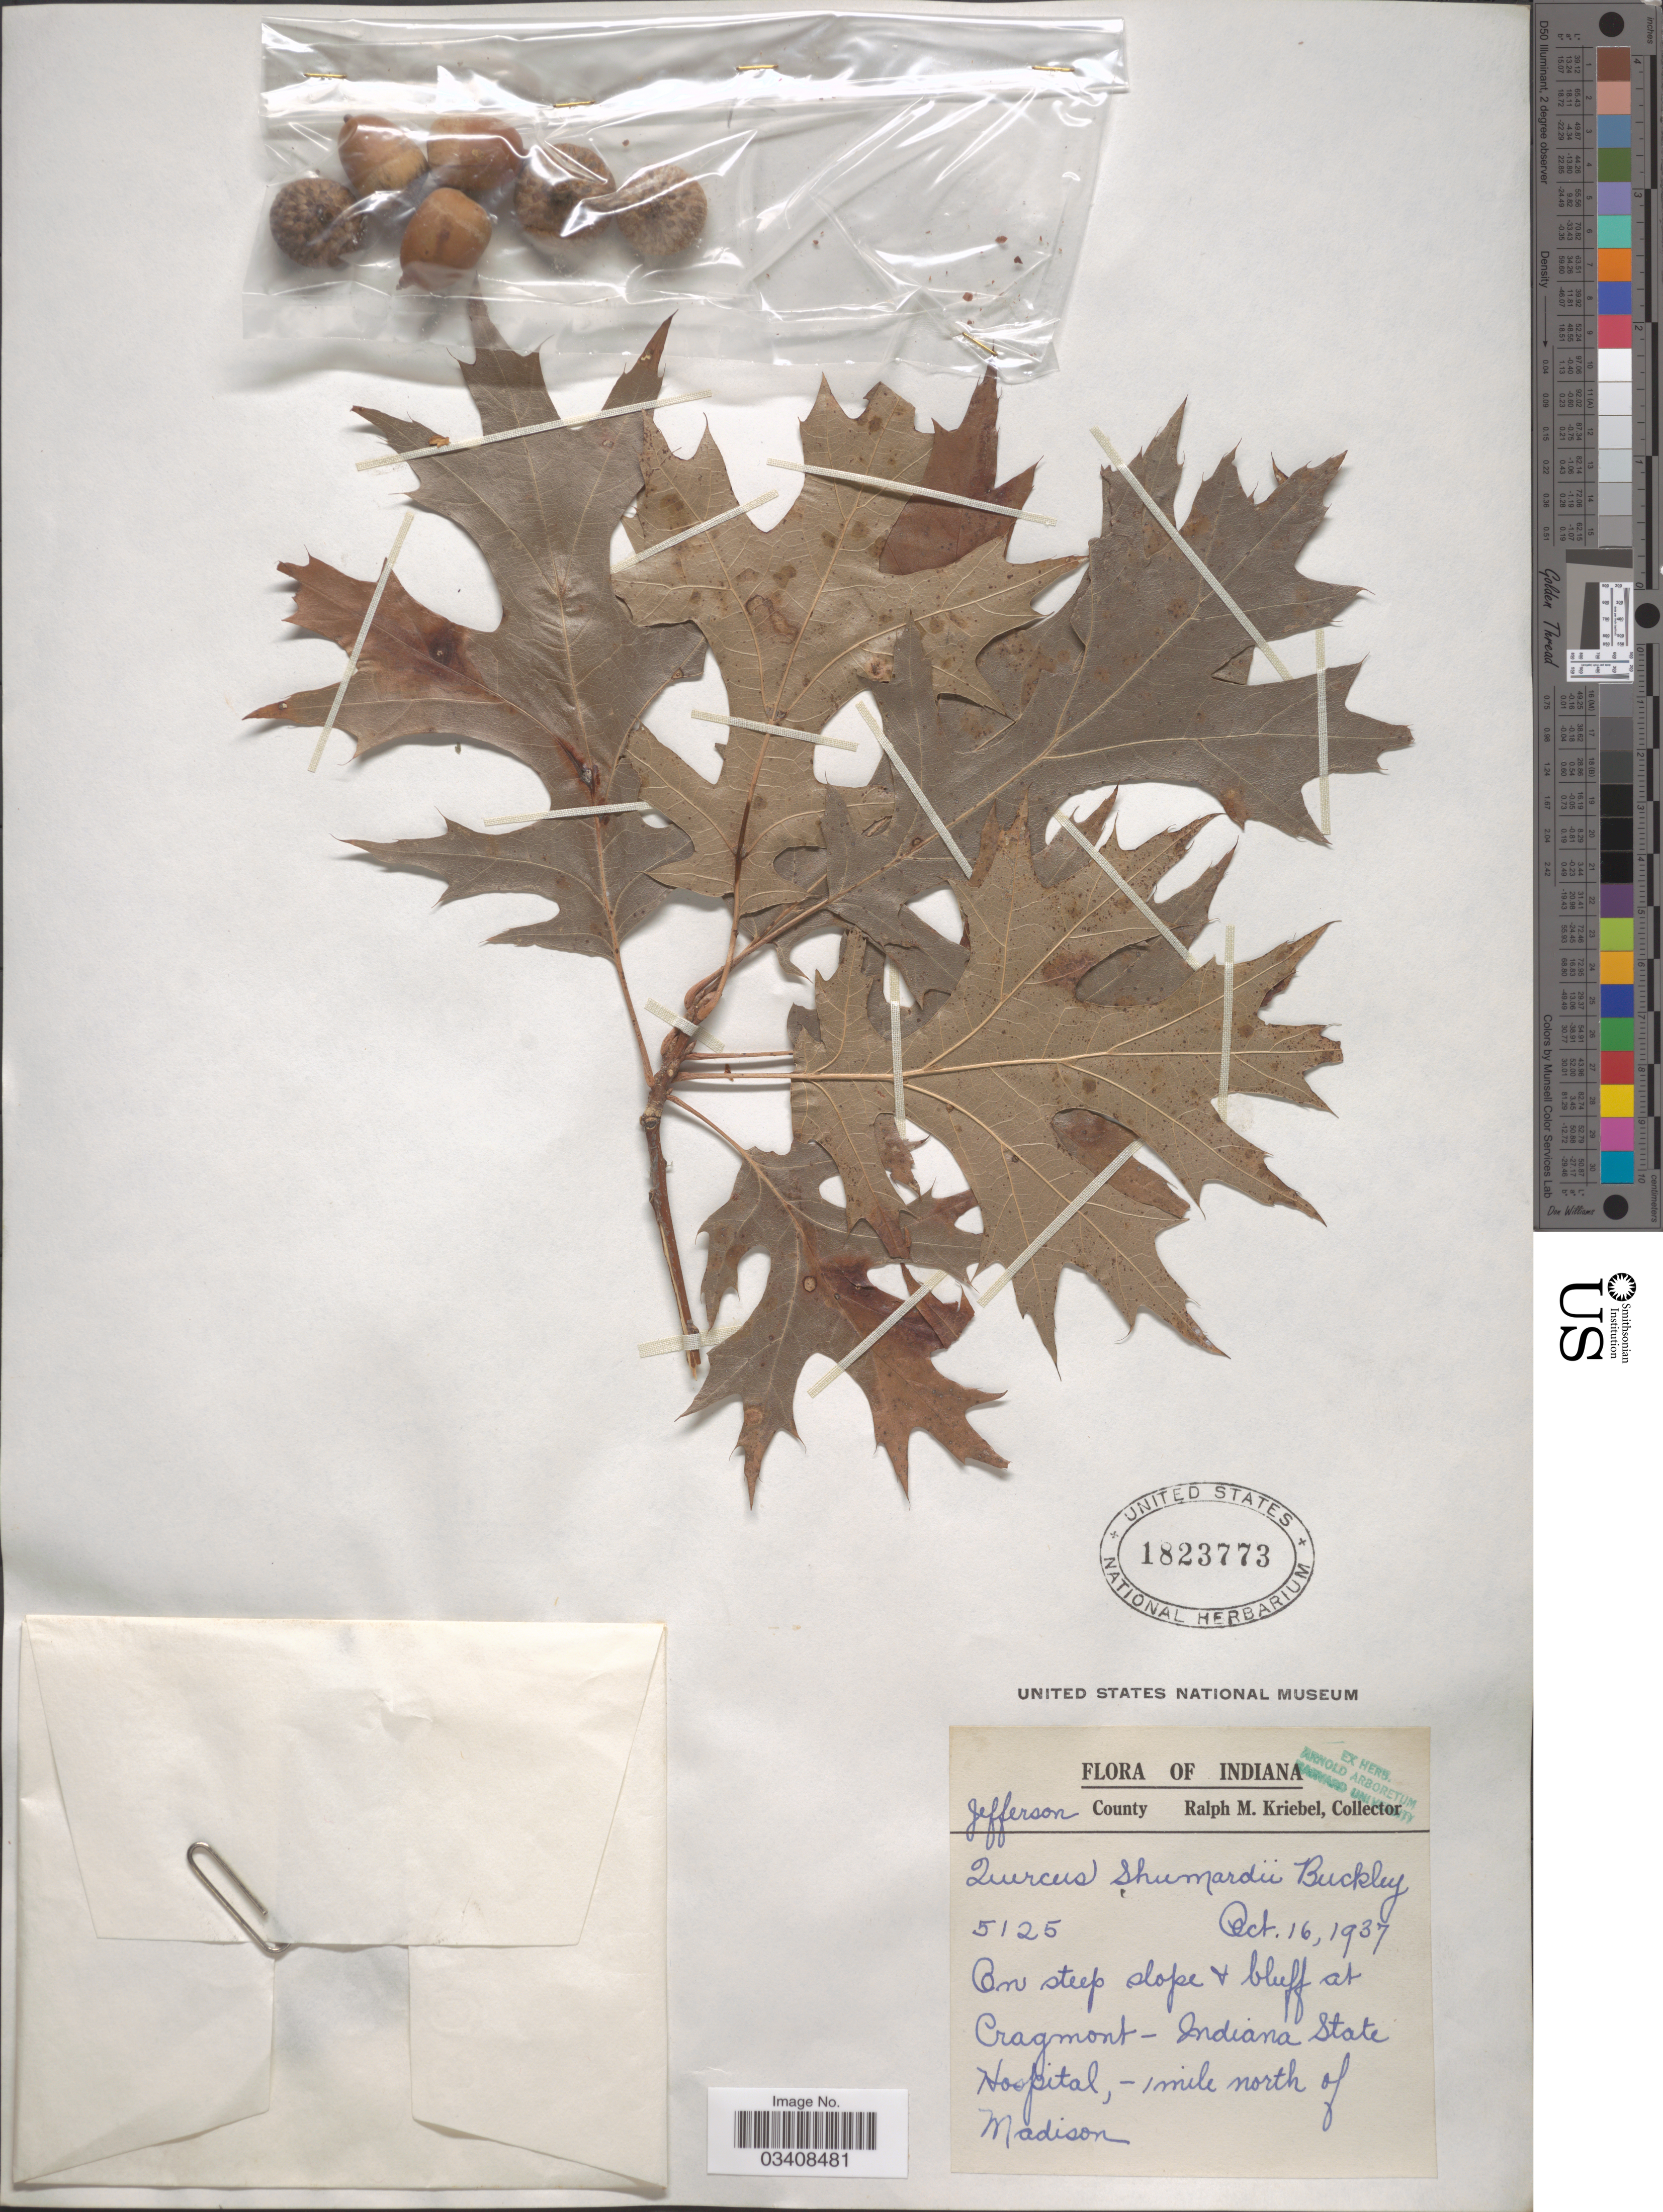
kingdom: Plantae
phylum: Tracheophyta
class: Magnoliopsida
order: Fagales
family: Fagaceae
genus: Quercus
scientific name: Quercus shumardii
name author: Buckley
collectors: R. M. Kriebel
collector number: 5125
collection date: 1937-10-16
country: United States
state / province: Indiana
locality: Jefferson County. On steep slope & bluff at Cragmont - Indiana State Hospital, - 1 mile north of Madison.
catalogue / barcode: US 1823773